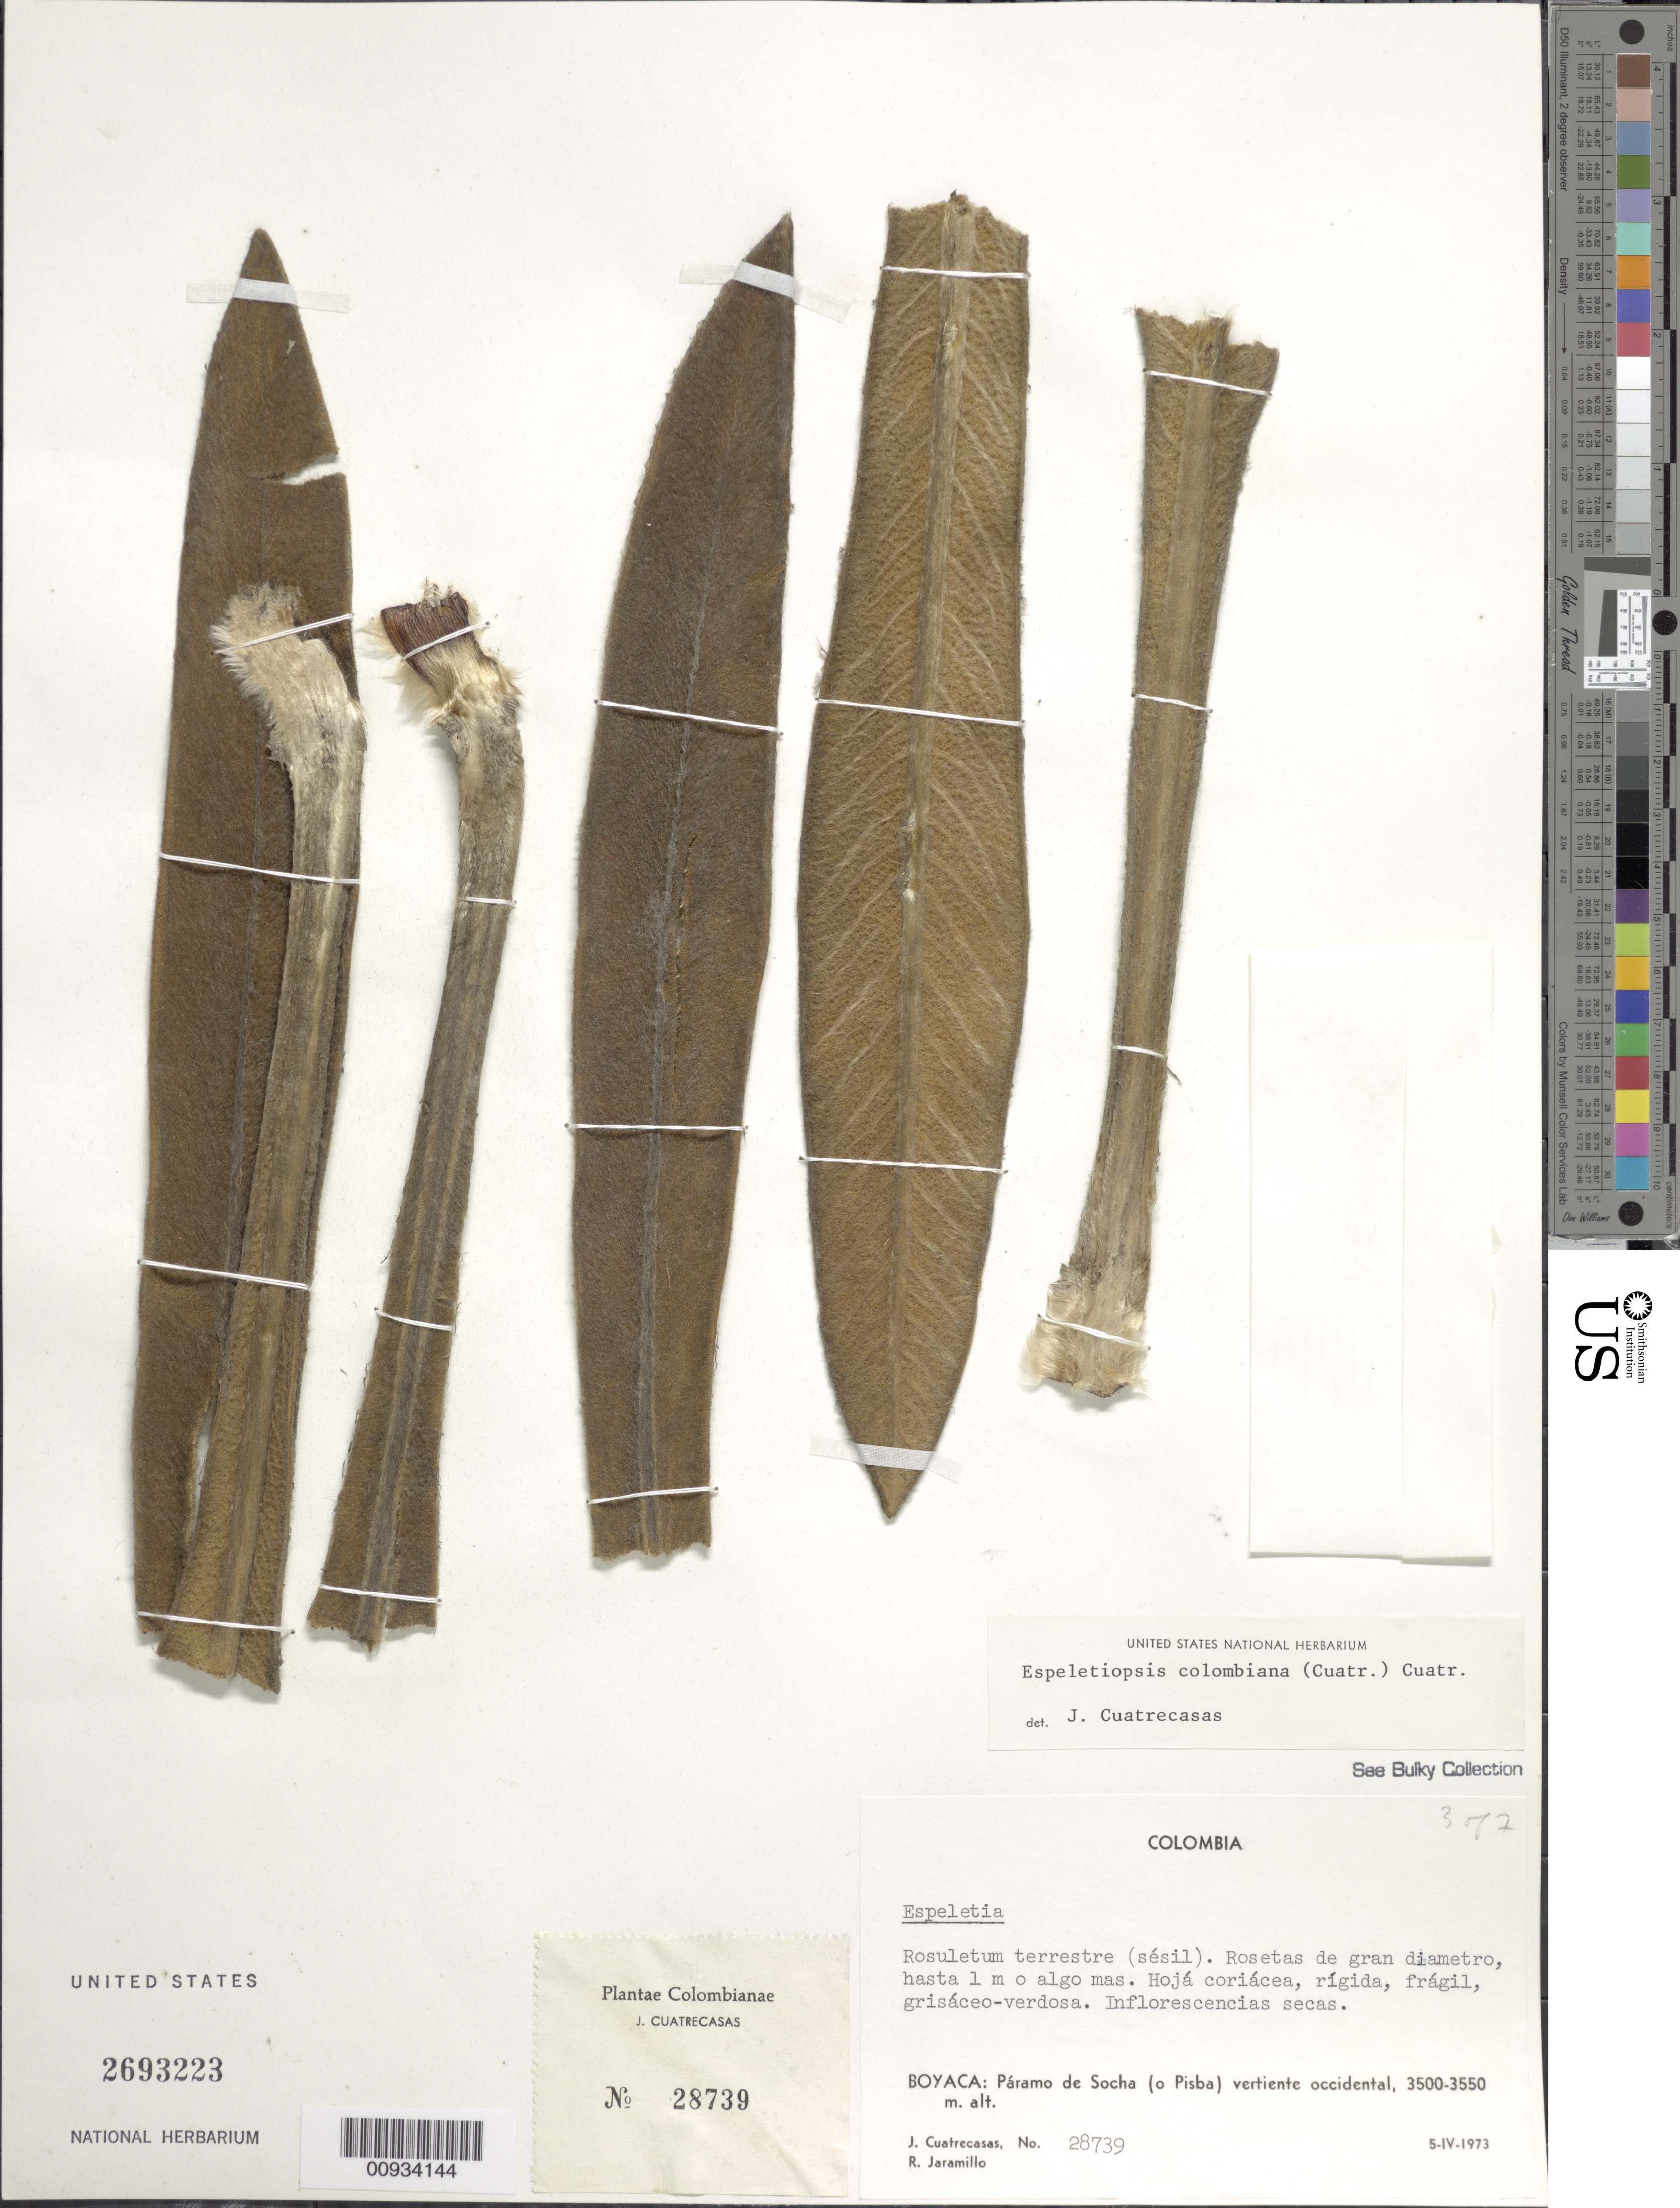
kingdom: Plantae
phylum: Tracheophyta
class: Magnoliopsida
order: Asterales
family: Asteraceae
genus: Espeletiopsis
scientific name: Espeletiopsis colombiana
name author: (Cuatrec.) Cuatrec.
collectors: J. Cuatrecasas & R. Jaramillo M.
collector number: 28739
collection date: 1973-04-05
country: Colombia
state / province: Boyacá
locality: Paramo de Socha (o Pisba) vertiente occidental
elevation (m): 3500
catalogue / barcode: US 2693223